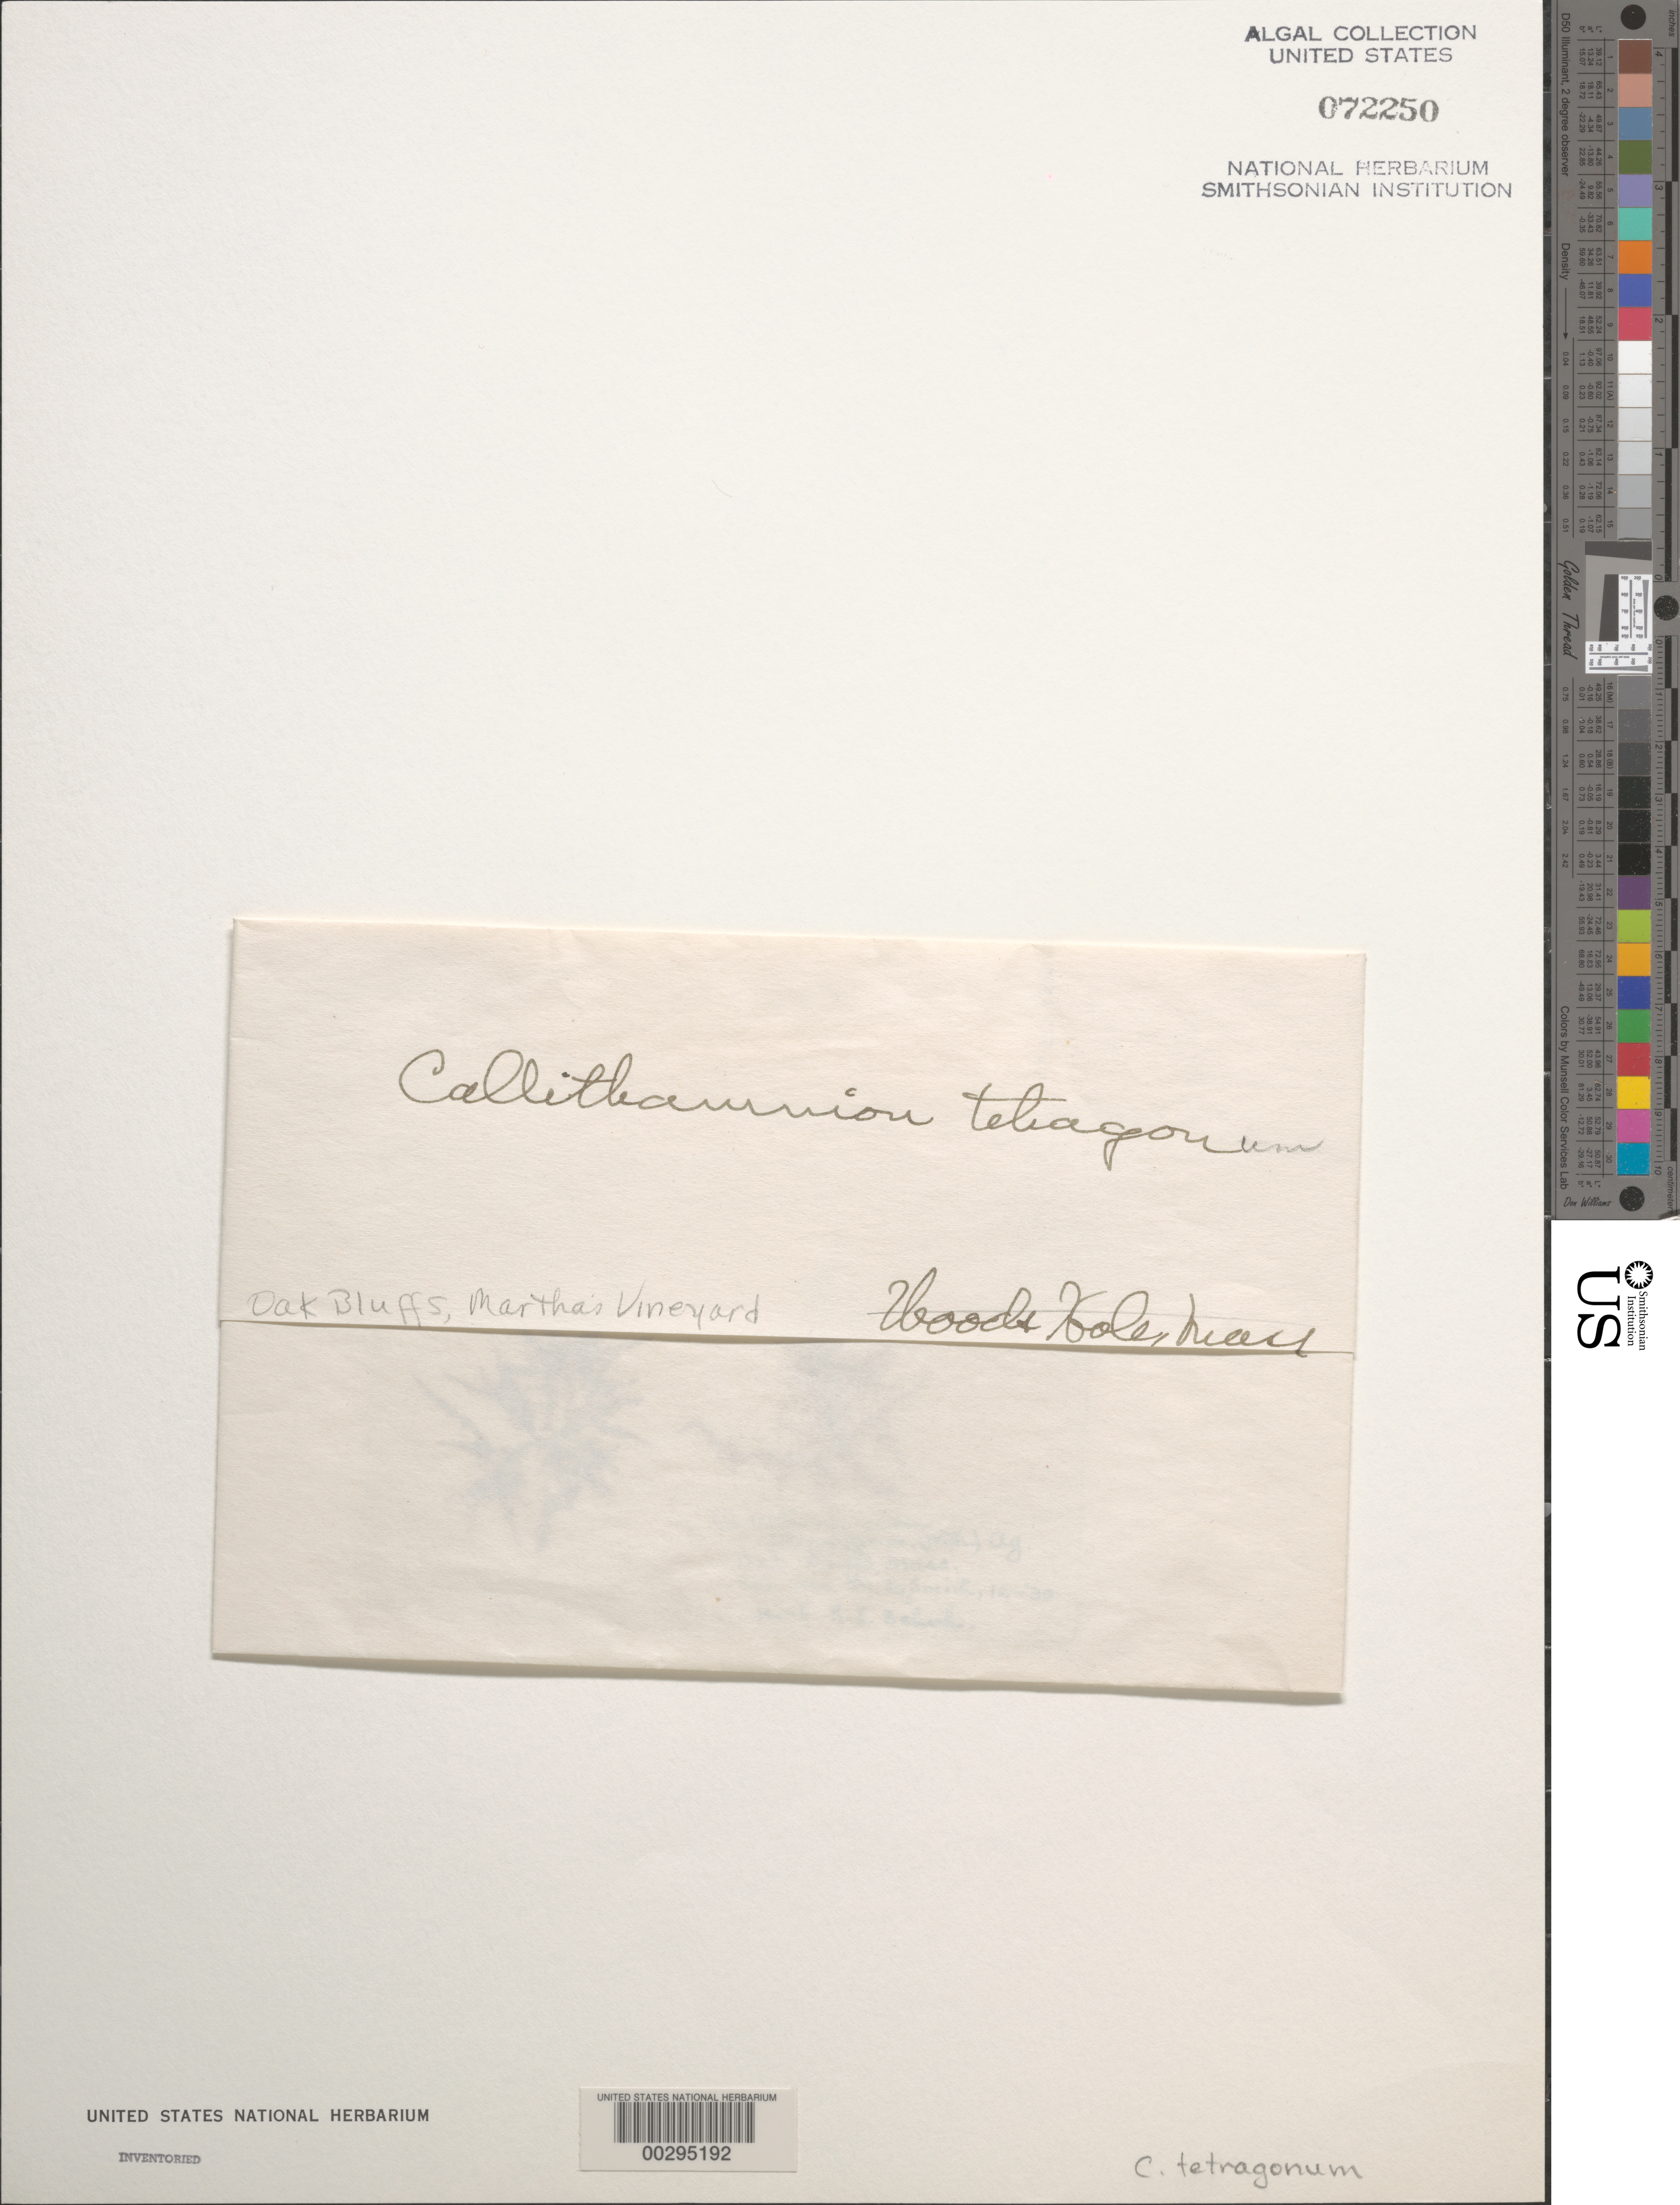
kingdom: Plantae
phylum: Rhodophyta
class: Florideophyceae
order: Ceramiales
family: Callithamniaceae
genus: Callithamnion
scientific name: Callithamnion tetragonum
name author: (With.) S.F. Gray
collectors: M. Smith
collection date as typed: Dec 1930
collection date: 1930-12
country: United States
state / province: Massachusetts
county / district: Dukes County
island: Martha's Vineyard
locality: Oak Bluffs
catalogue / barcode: US 72250